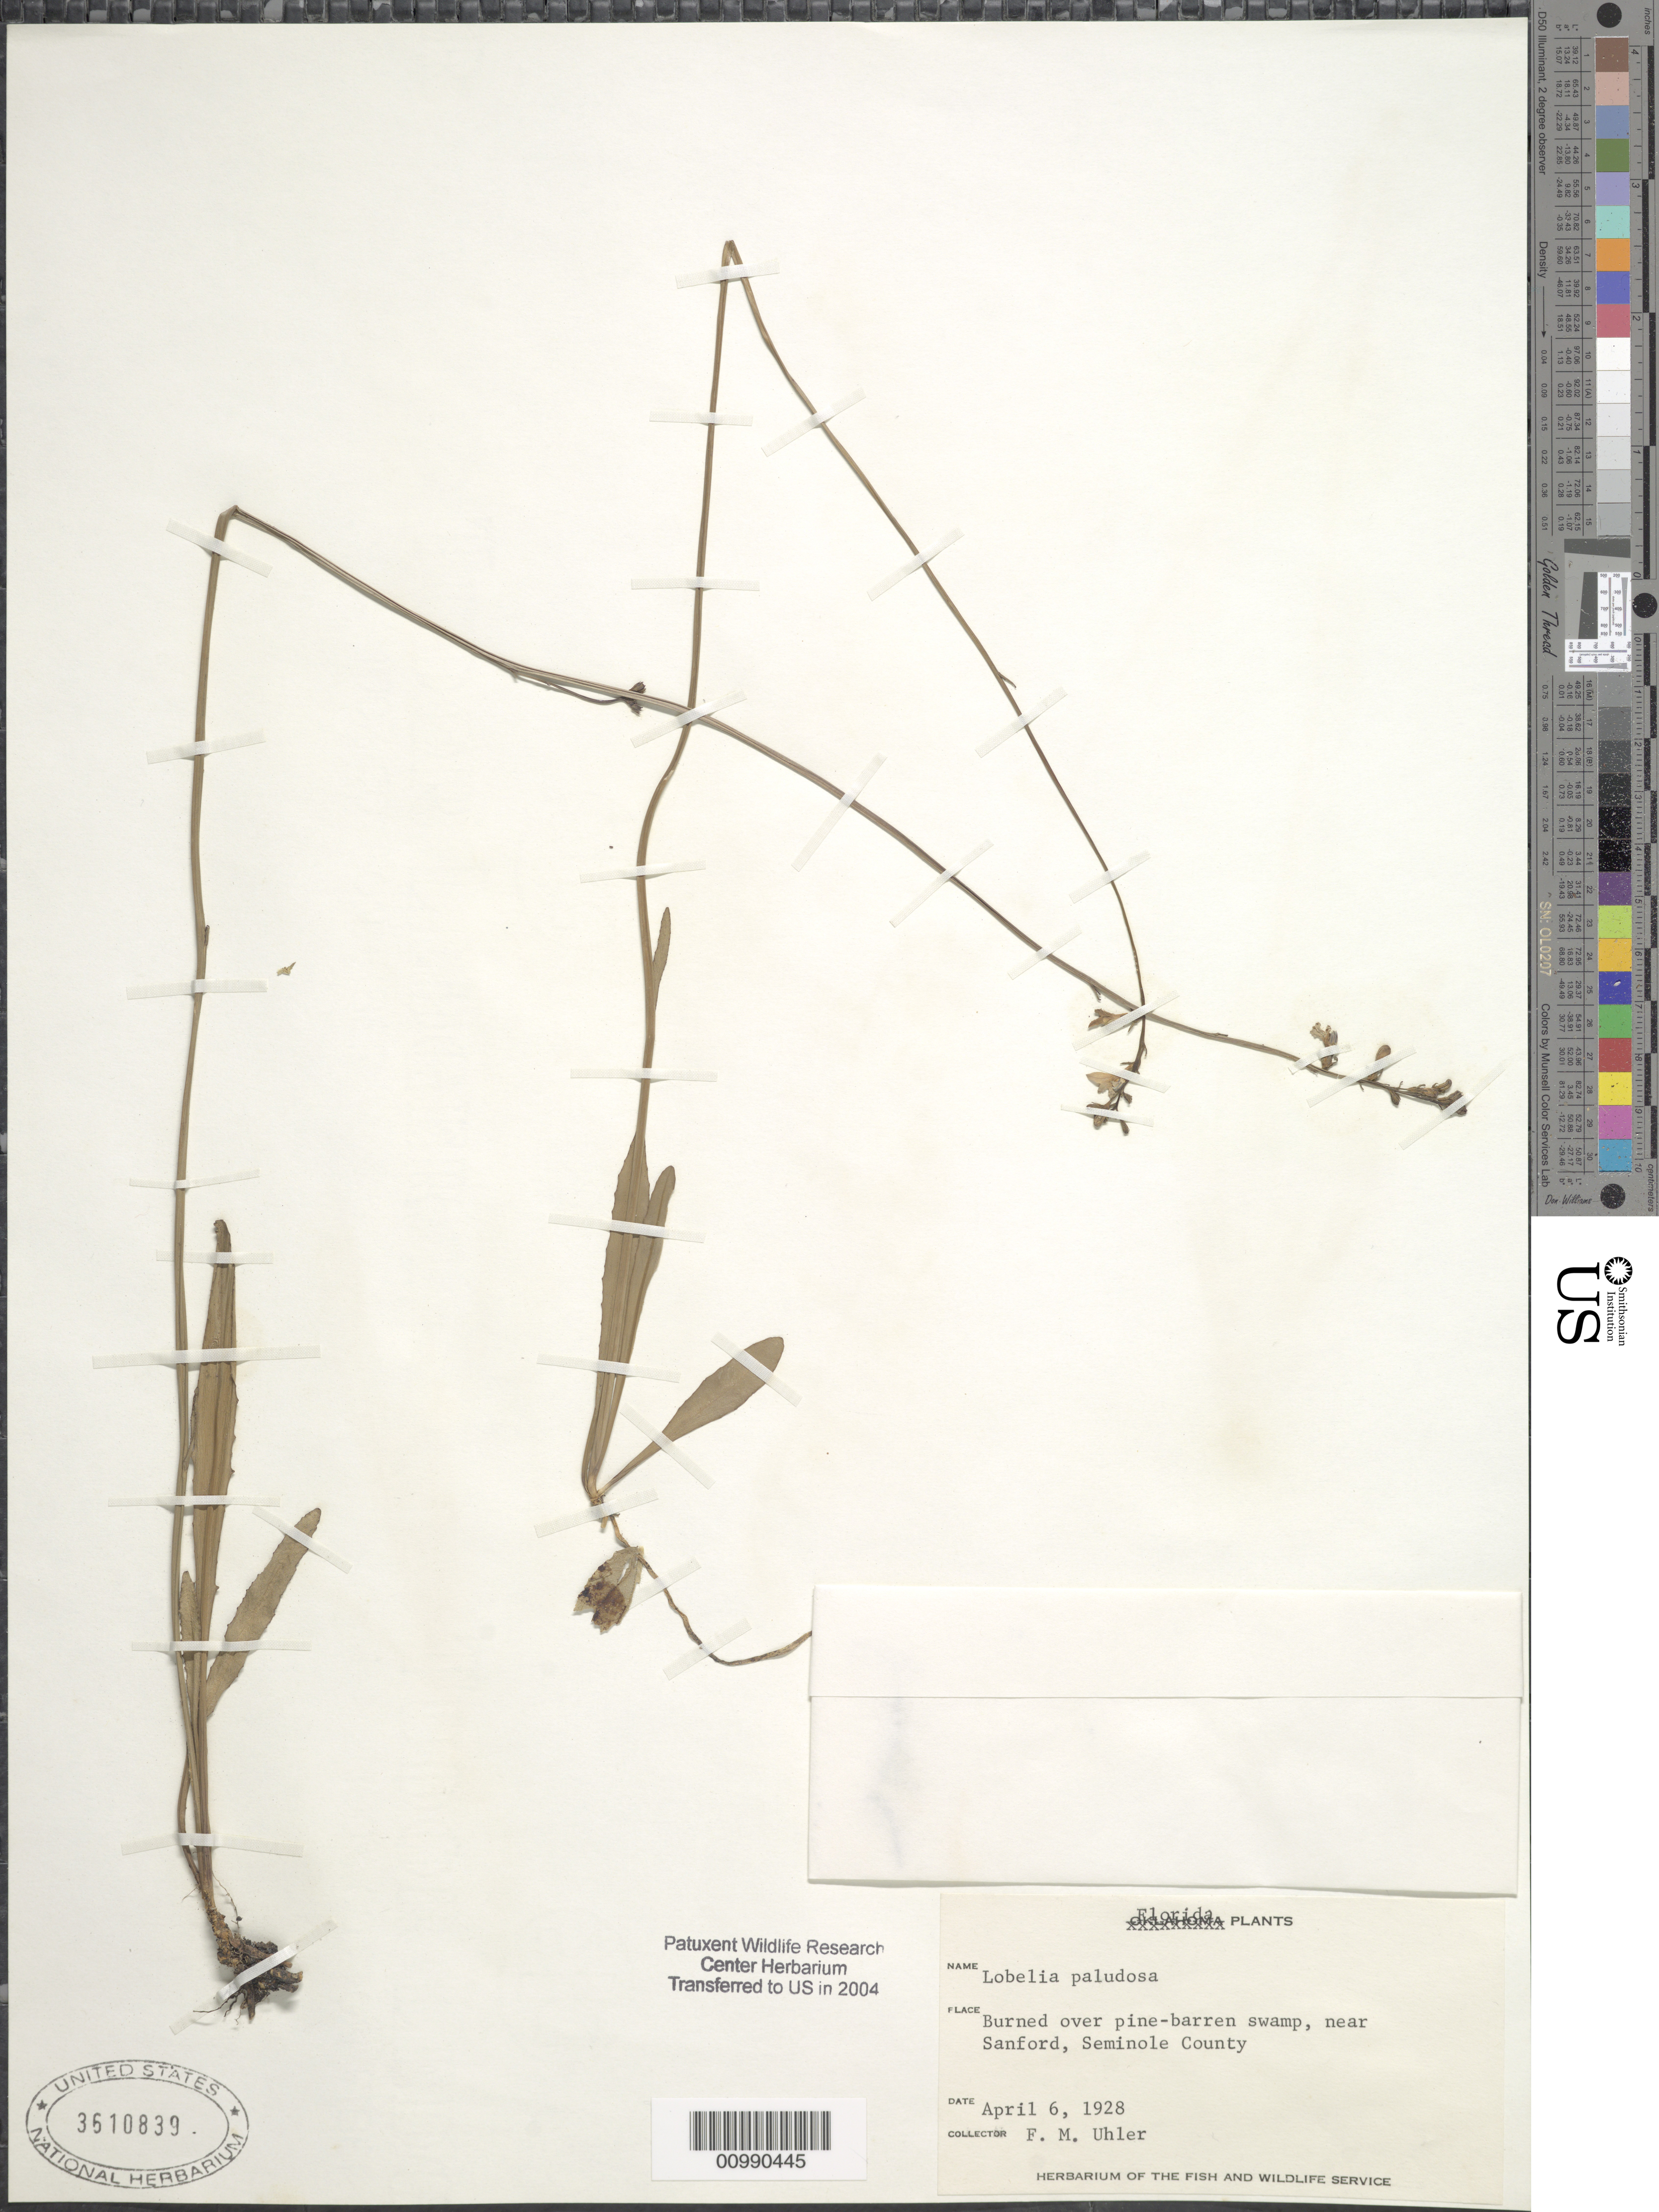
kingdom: Plantae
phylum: Tracheophyta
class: Magnoliopsida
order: Asterales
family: Campanulaceae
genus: Lobelia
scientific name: Lobelia paludosa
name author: Nutt.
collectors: F. M. Uhler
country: United States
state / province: Florida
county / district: Seminole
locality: Near Sanford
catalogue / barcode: US 3610839